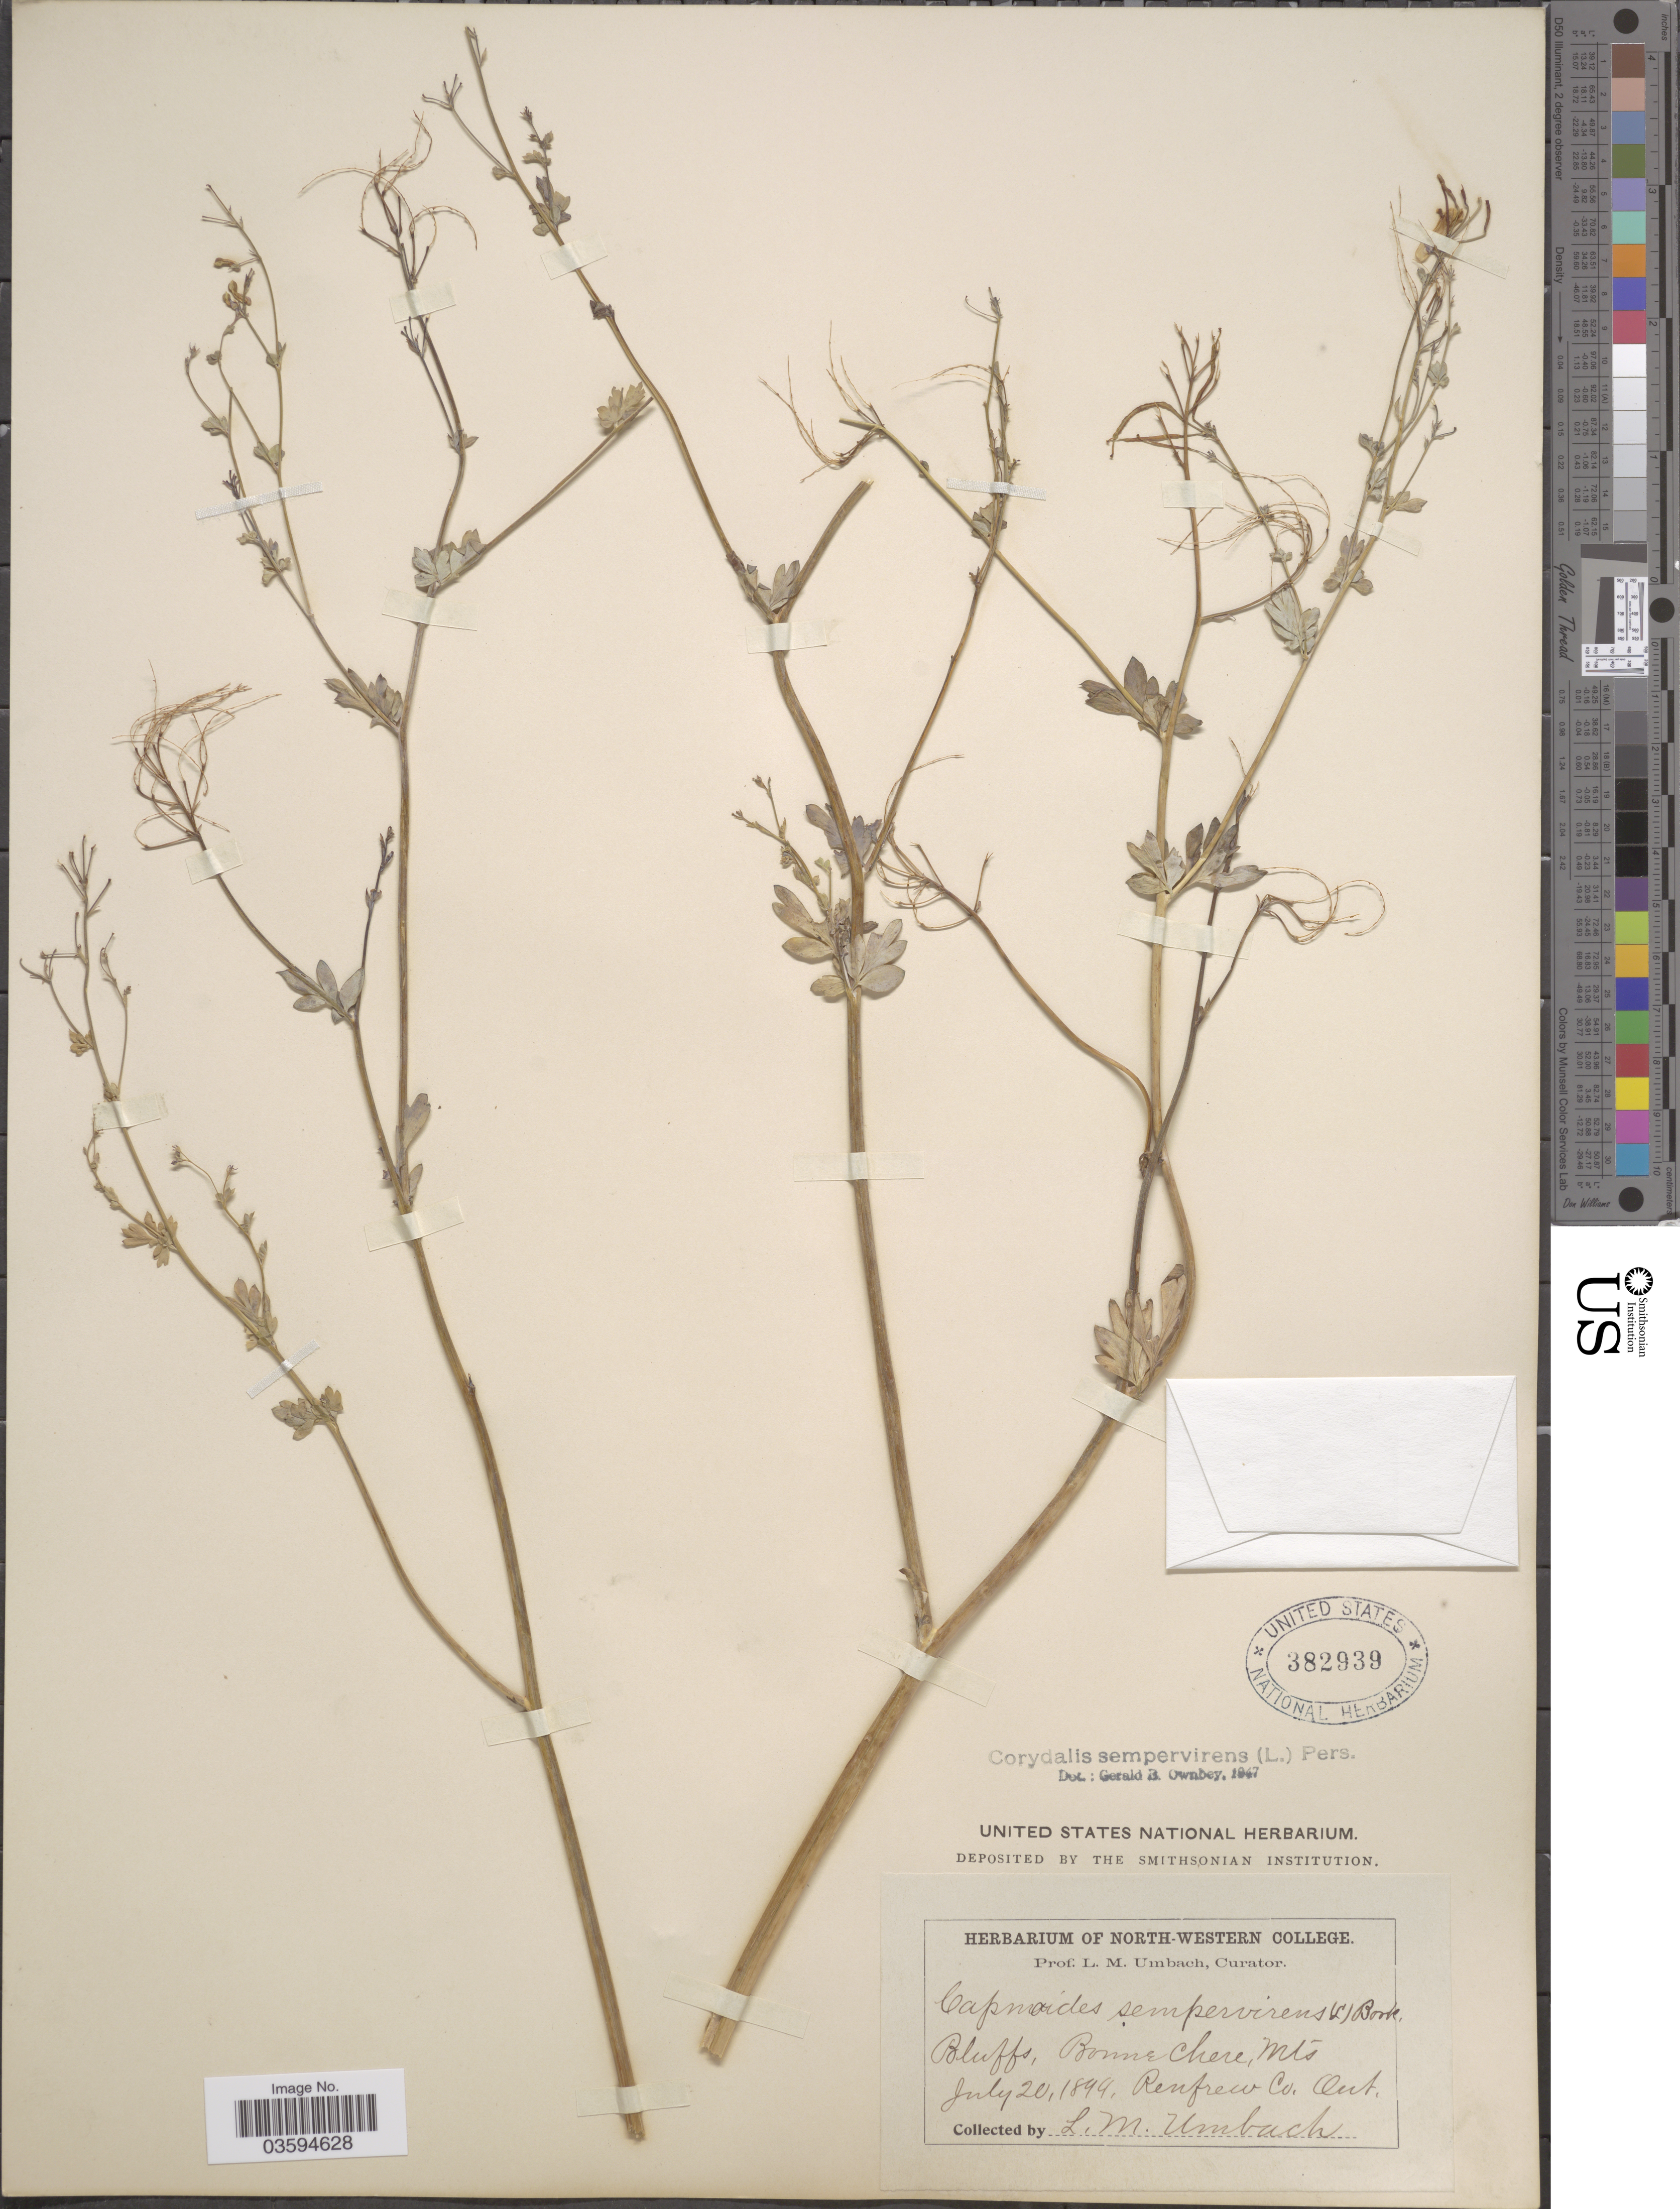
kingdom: Plantae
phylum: Tracheophyta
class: Magnoliopsida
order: Ranunculales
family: Papaveraceae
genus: Capnoides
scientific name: Capnoides sempervirens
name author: (L.) Borkh.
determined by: Strong, M. T., (US), Smithsonian Institution - National Museum of Natural History (UNITED STATES)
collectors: L. M. Umbach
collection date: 1899-07-20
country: Canada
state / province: Ontario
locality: Bluffs, Bonnechere, Mts. Renfrew Co.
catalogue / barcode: US 382939